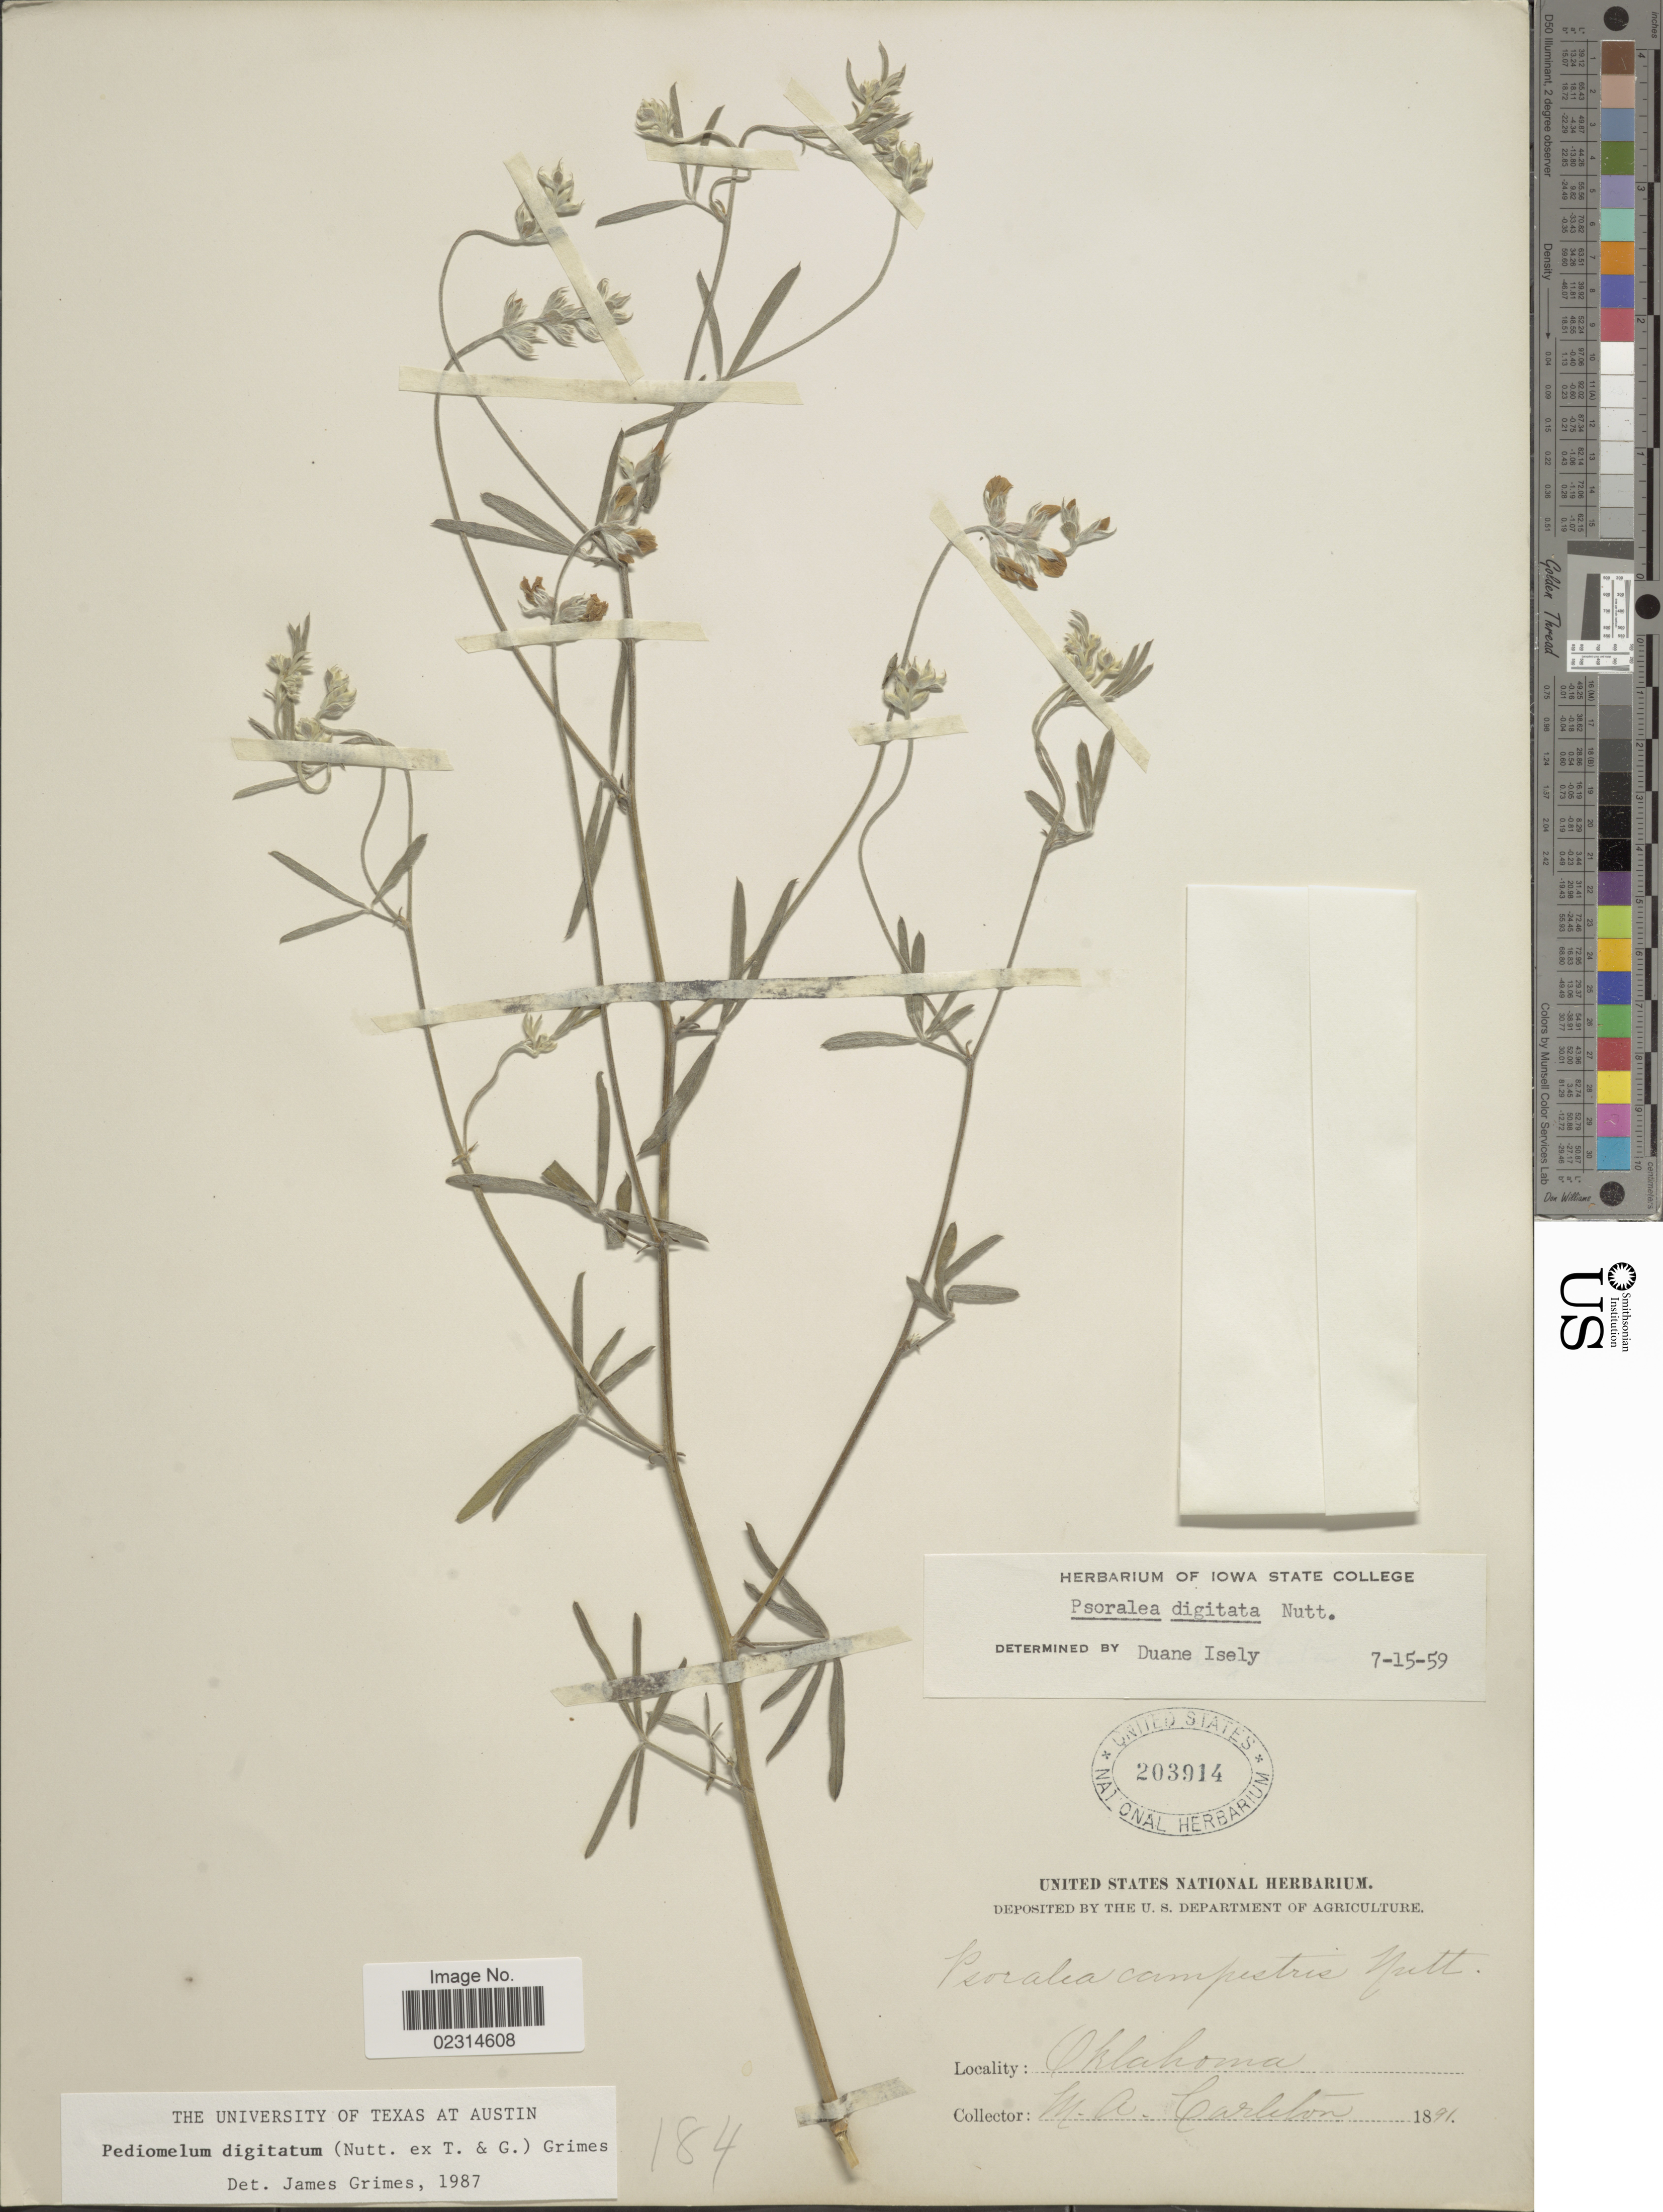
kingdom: Plantae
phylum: Tracheophyta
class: Magnoliopsida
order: Fabales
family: Fabaceae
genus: Pediomelum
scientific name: Pediomelum digitatum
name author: (Nutt. ex Torr. & A. Gray) Isely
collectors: M. A. Carleton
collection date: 1891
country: United States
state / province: Oklahoma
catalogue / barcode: US 203914